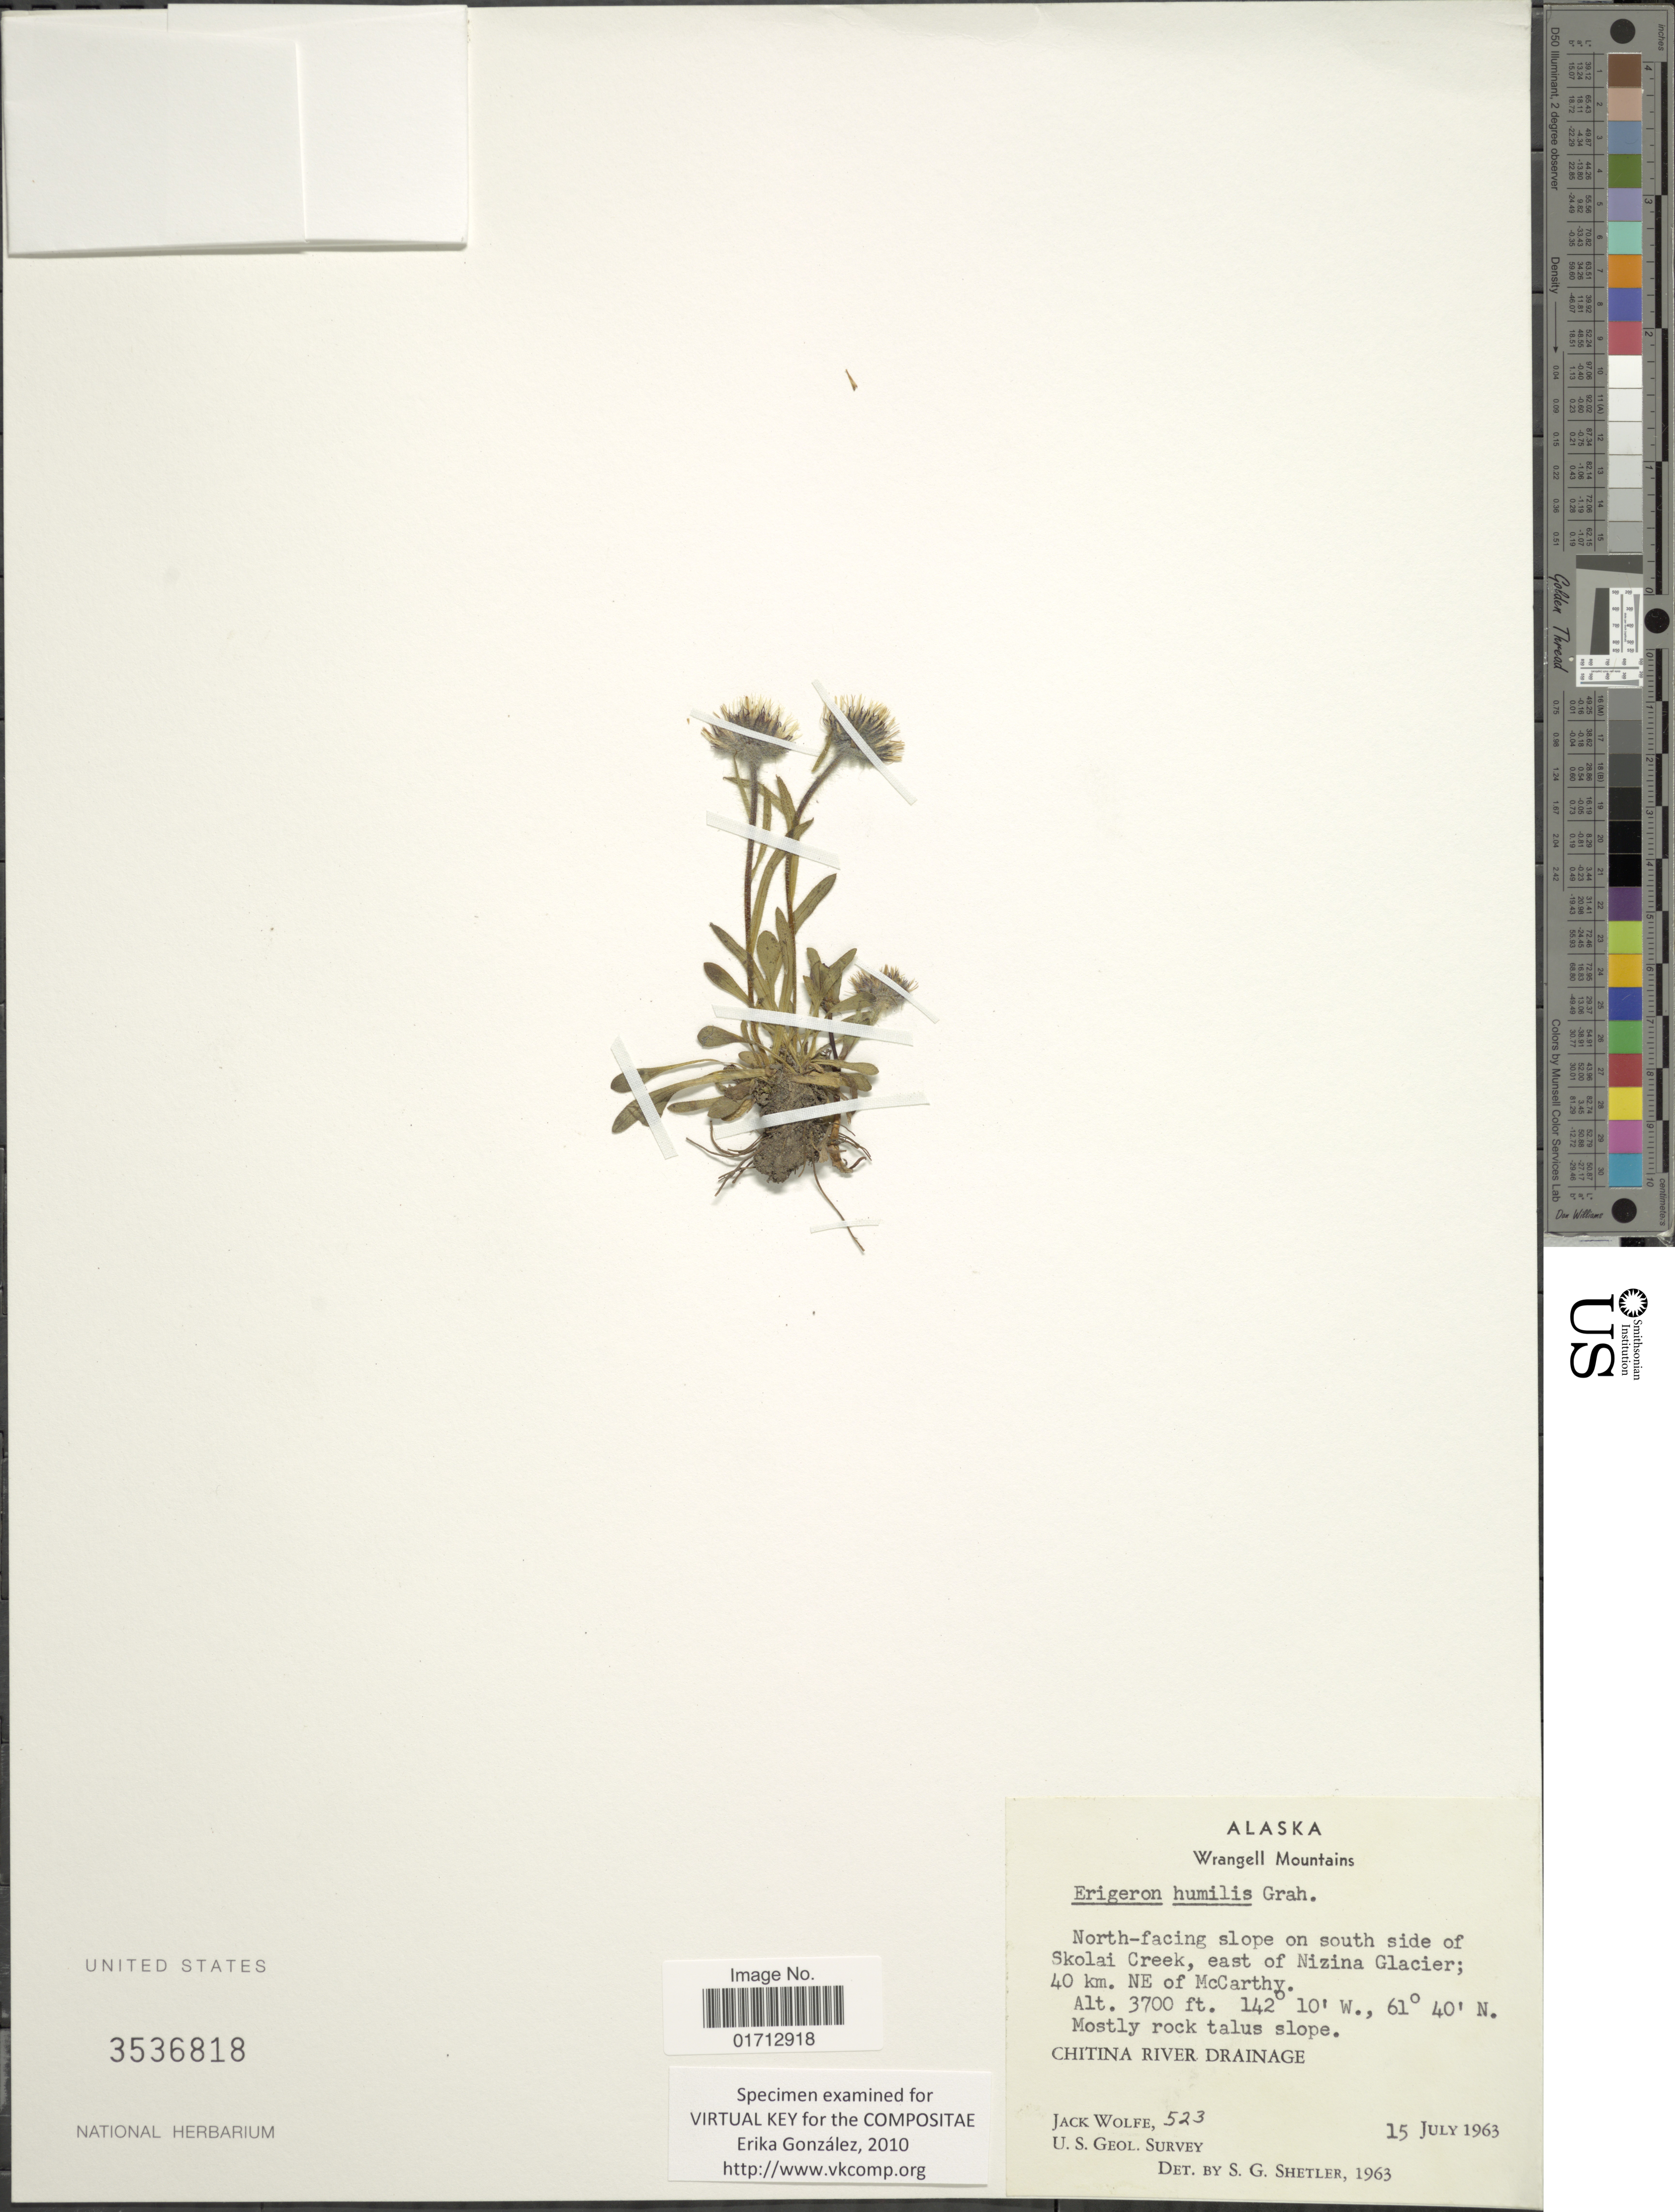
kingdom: Plantae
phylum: Tracheophyta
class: Magnoliopsida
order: Asterales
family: Asteraceae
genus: Erigeron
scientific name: Erigeron humilis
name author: Graham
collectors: J. Wolfe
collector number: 523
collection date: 1963-07-15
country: United States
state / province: Alaska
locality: Wrangell Mountains, North-facing slope on south side of Skolai Creek, east of Nizina Glacier; 40 km. NE of McCarthy. Chitina River Drainage.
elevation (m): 1128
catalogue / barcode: US 3536818